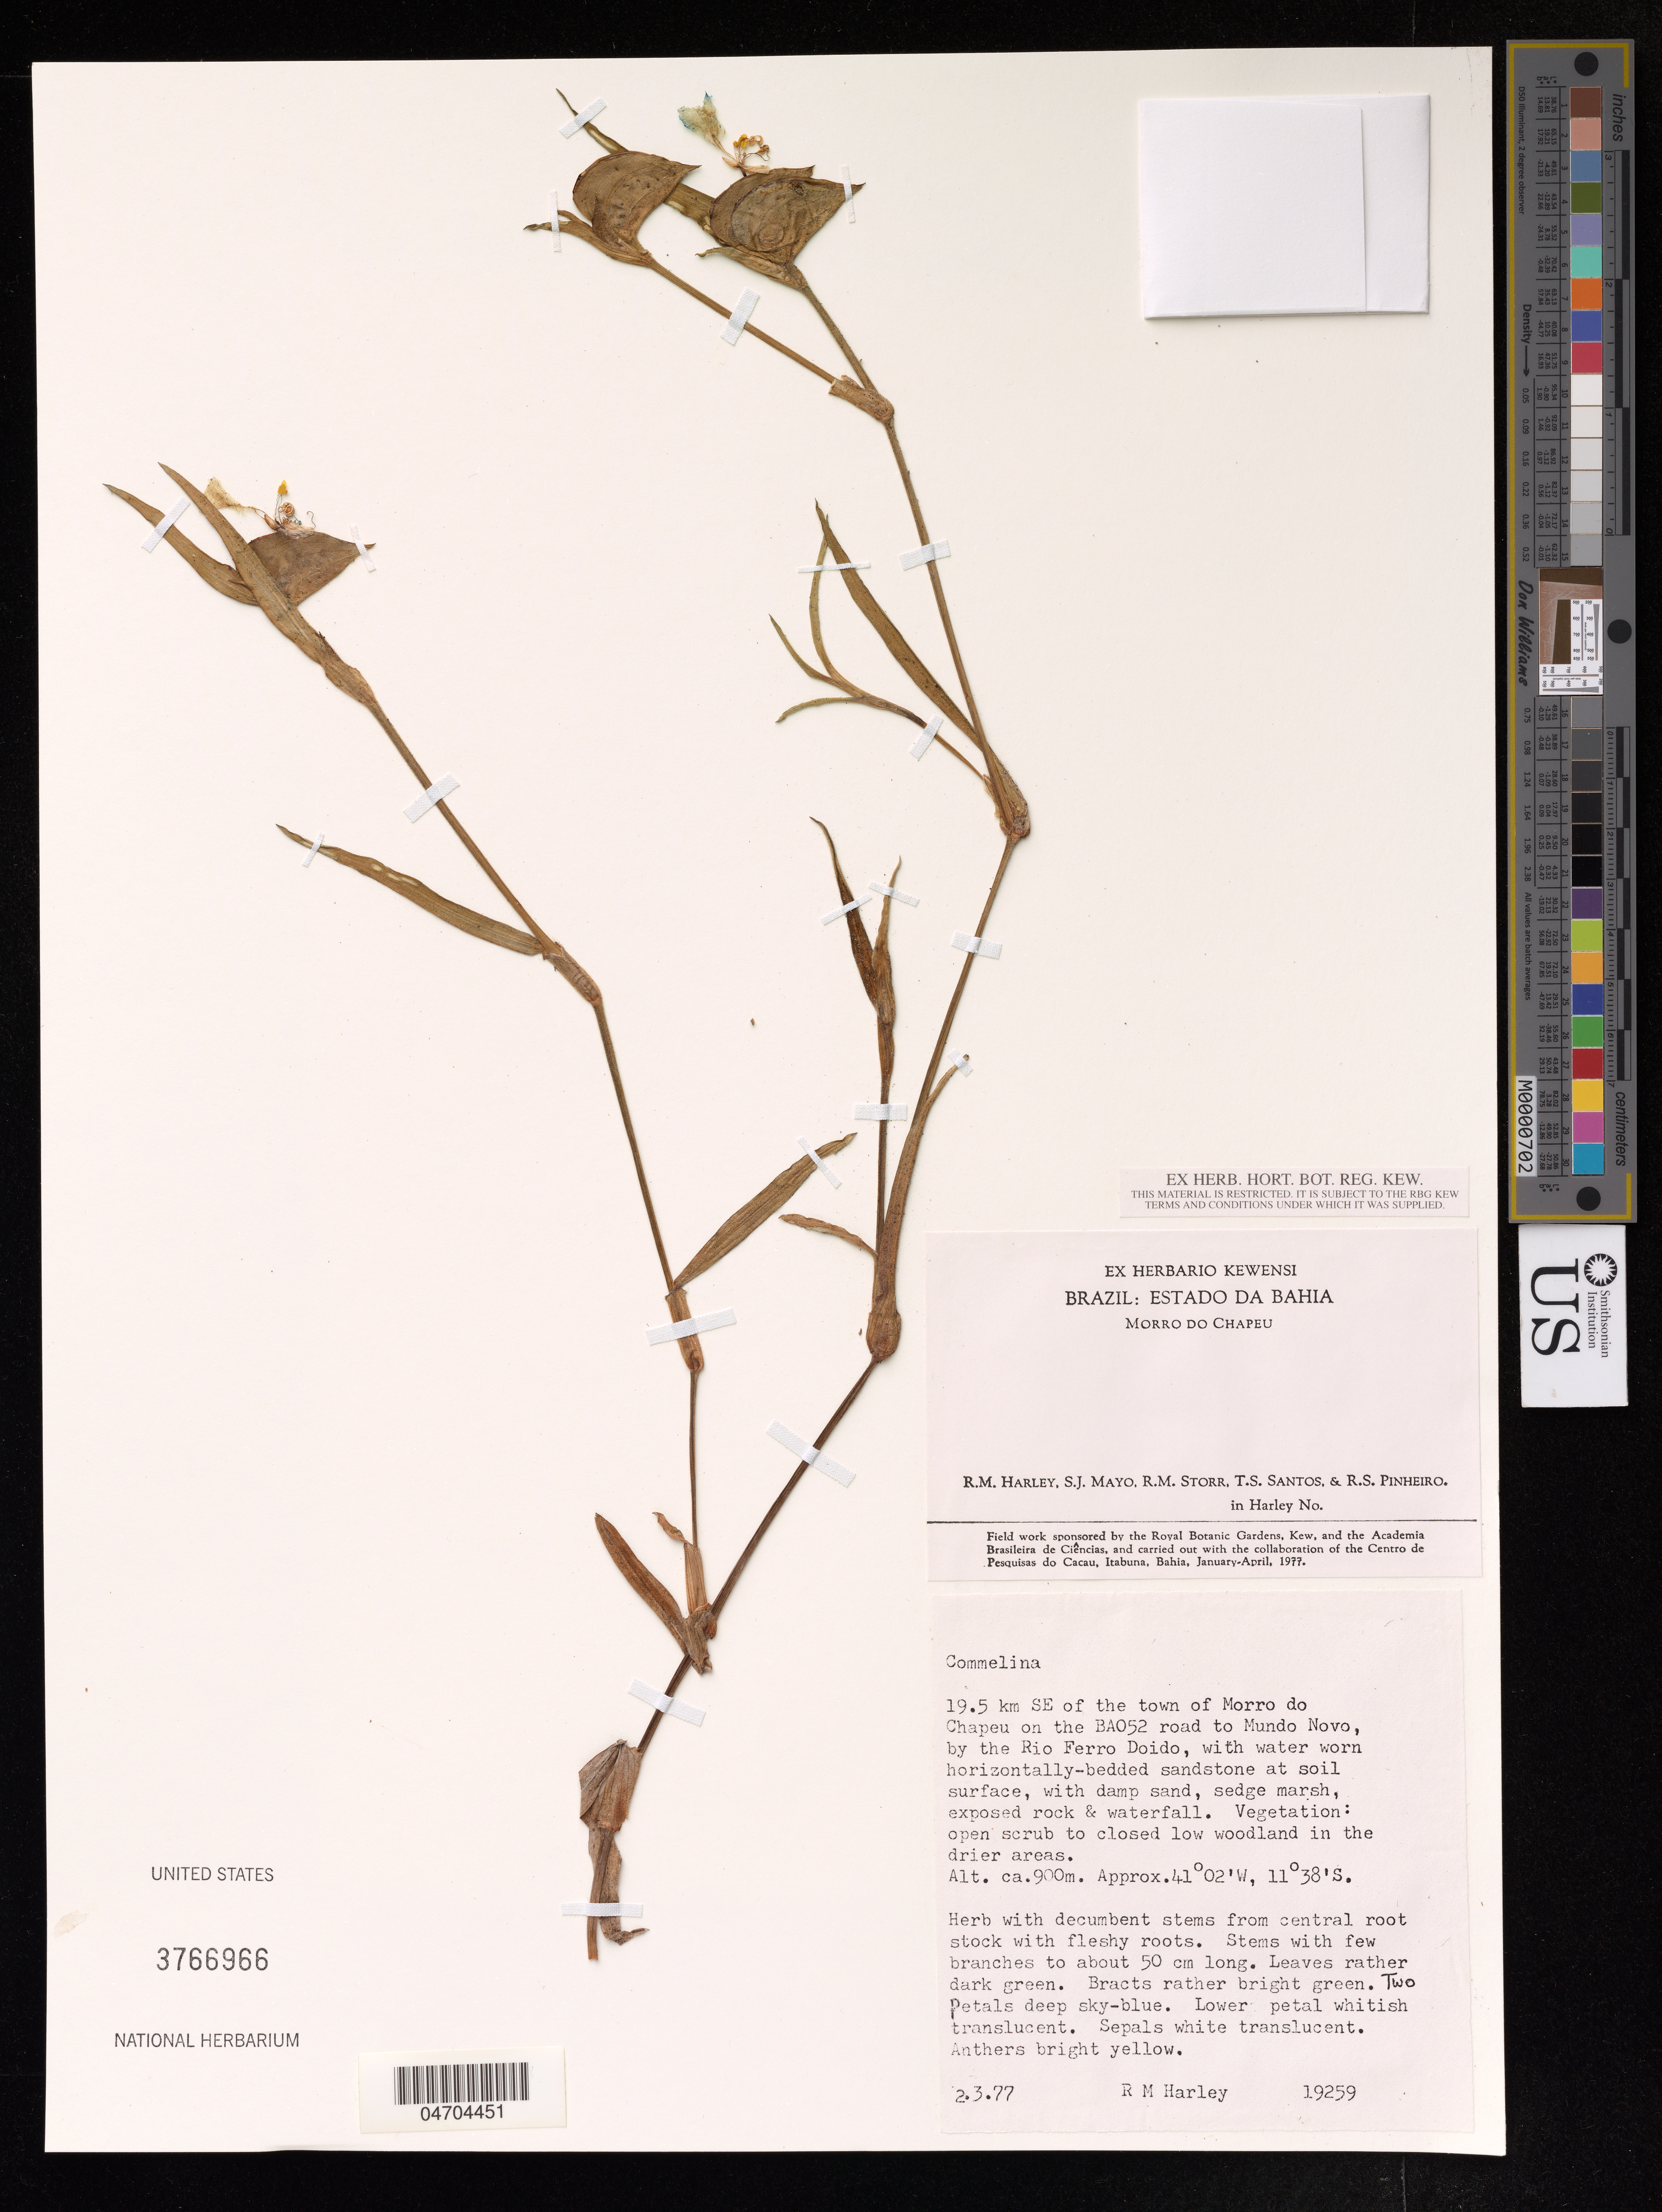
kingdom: Plantae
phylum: Tracheophyta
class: Liliopsida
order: Commelinales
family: Commelinaceae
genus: Commelina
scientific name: Commelina sp.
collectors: R. Harley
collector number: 19259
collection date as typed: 2 Mar77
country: Brazil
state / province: Bahia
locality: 19.5 km SE of the town of Morro do Chapeu on the BAO52 road to Mundo Novo, by the Rio Ferro Doido, with water worn horizontally-bedded sandstone at soil surface, with damp sand, sedge marsh, exposed rock & waterfall.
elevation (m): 900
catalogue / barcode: US 3766966